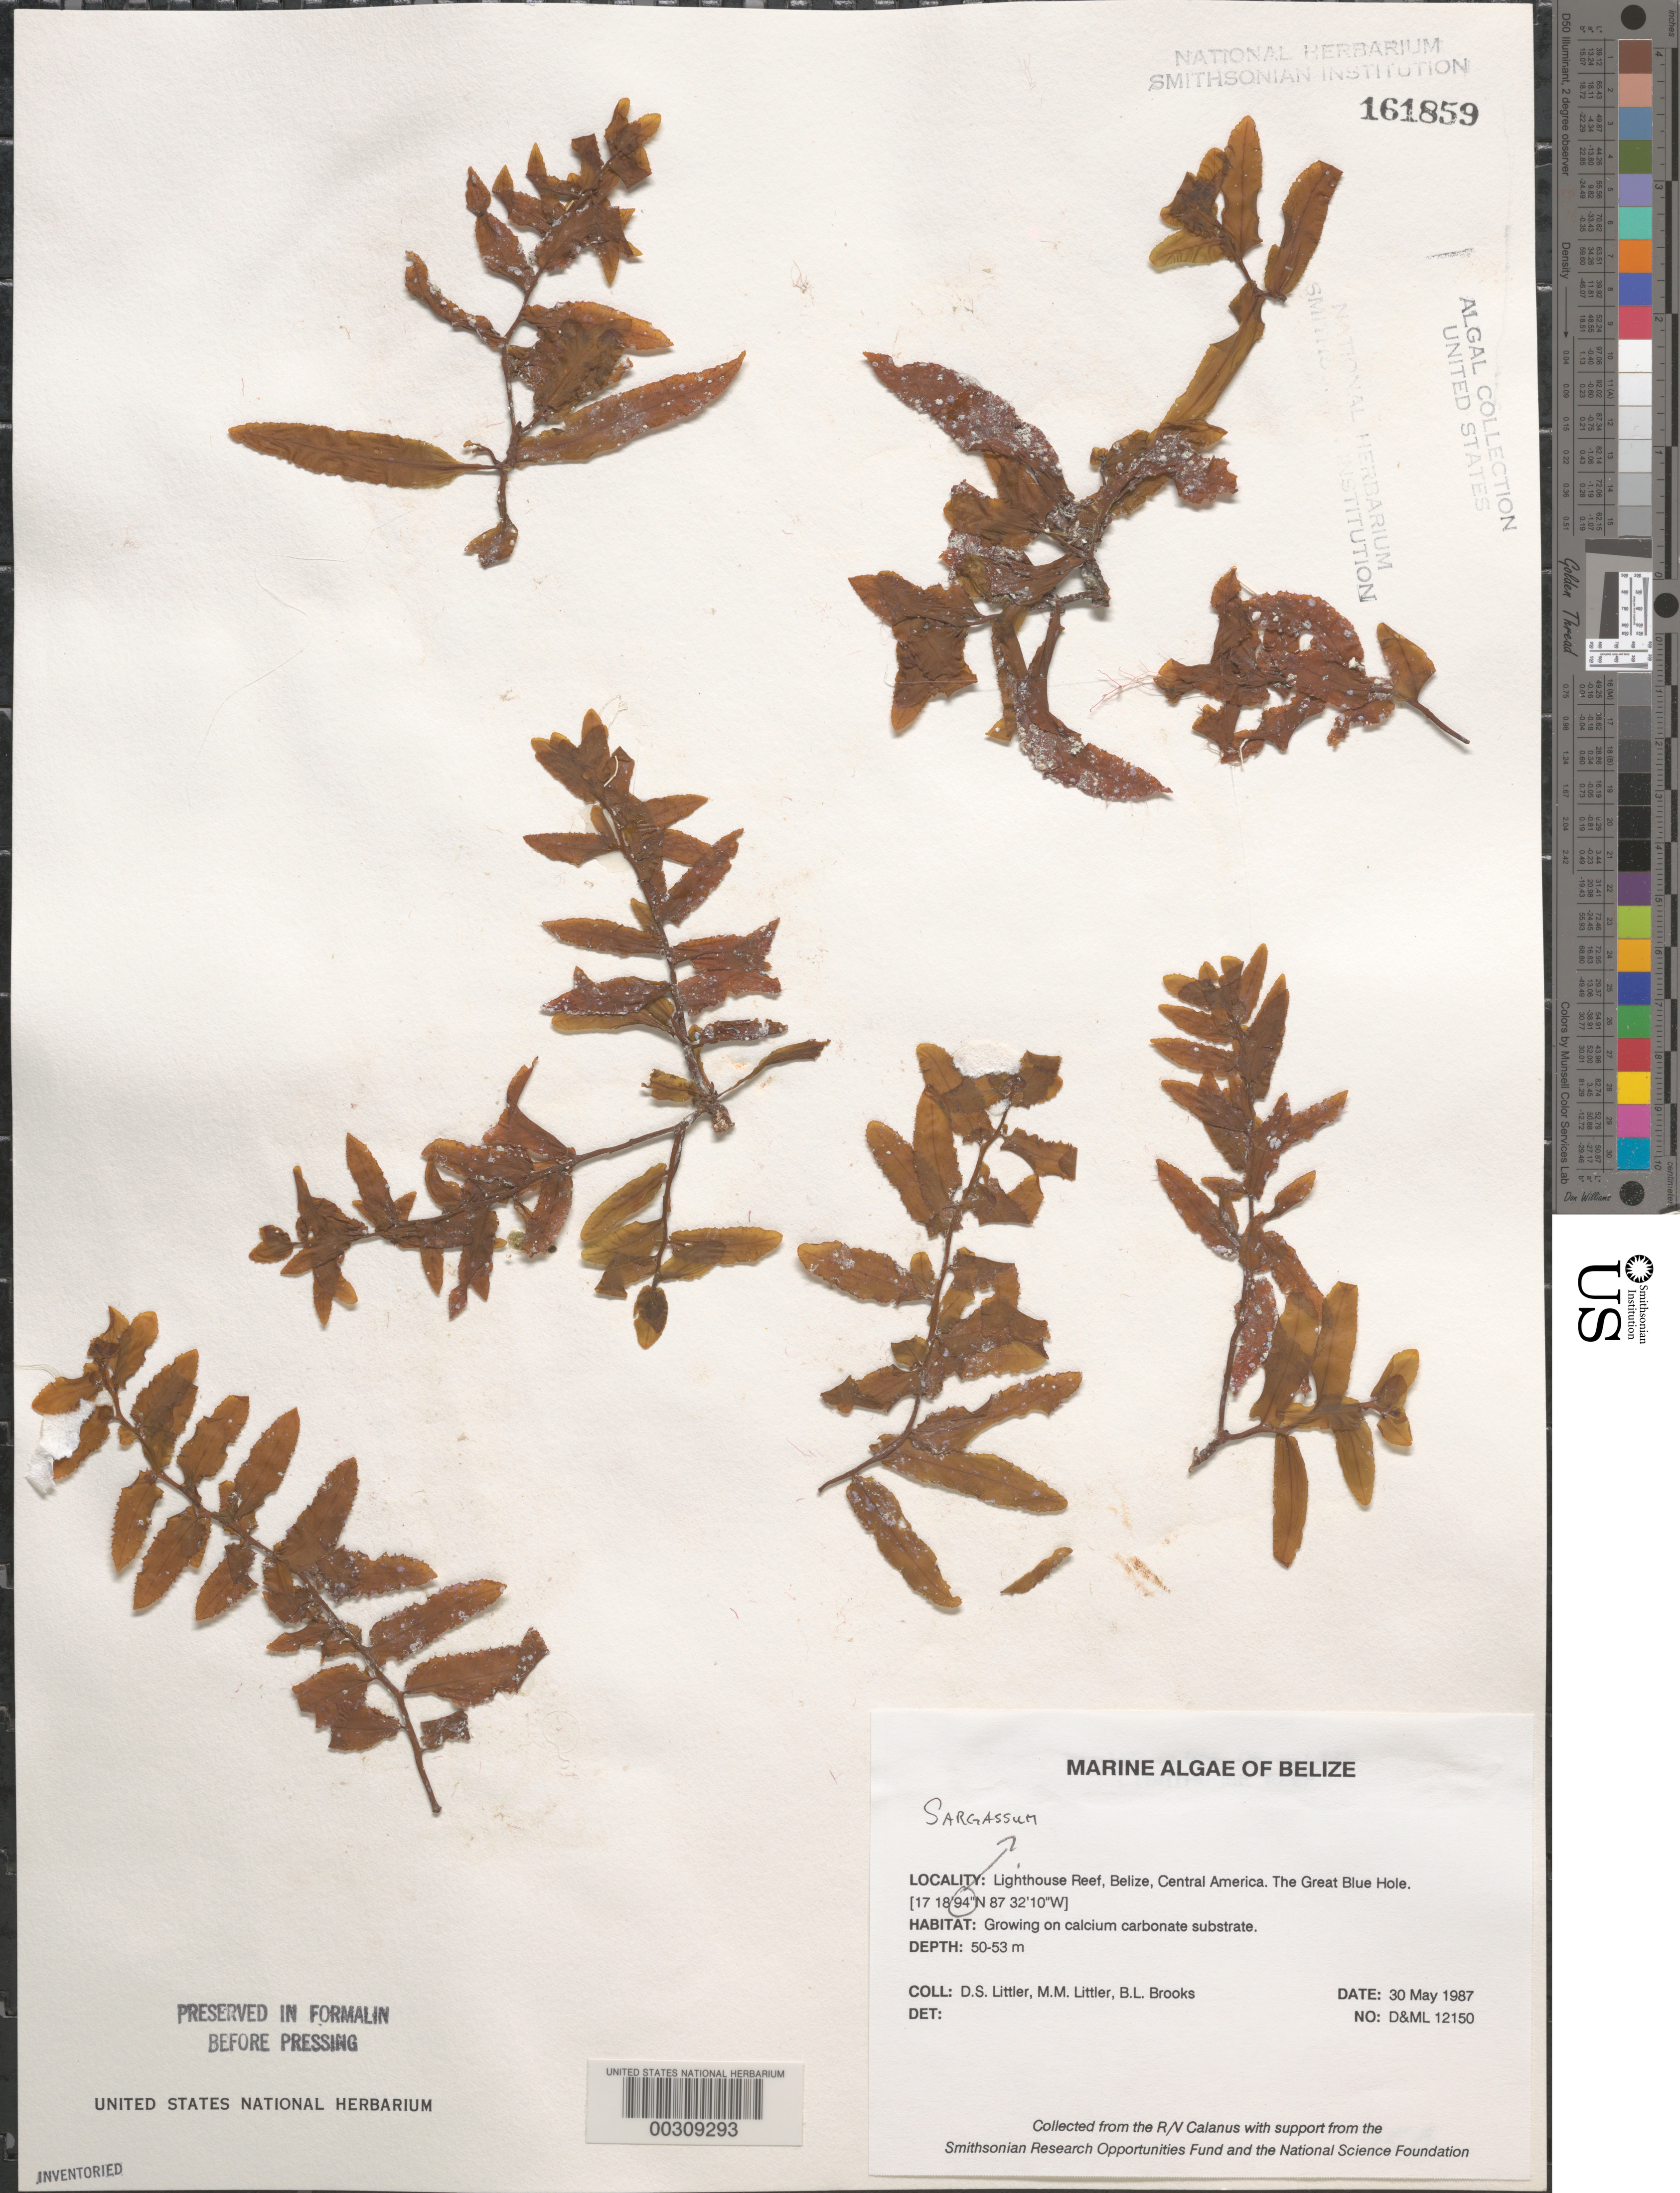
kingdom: Chromista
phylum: Ochrophyta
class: Phaeophyceae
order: Fucales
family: Sargassaceae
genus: Sargassum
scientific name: Sargassum sp.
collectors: D. S. Littler, M. M. Littler & B. Brooks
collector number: D&ML 12150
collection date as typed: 30 May 1987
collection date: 1987-05-30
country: Belize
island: Lighthouse Reef Atoll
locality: Great Blue Hole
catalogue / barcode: US 161859